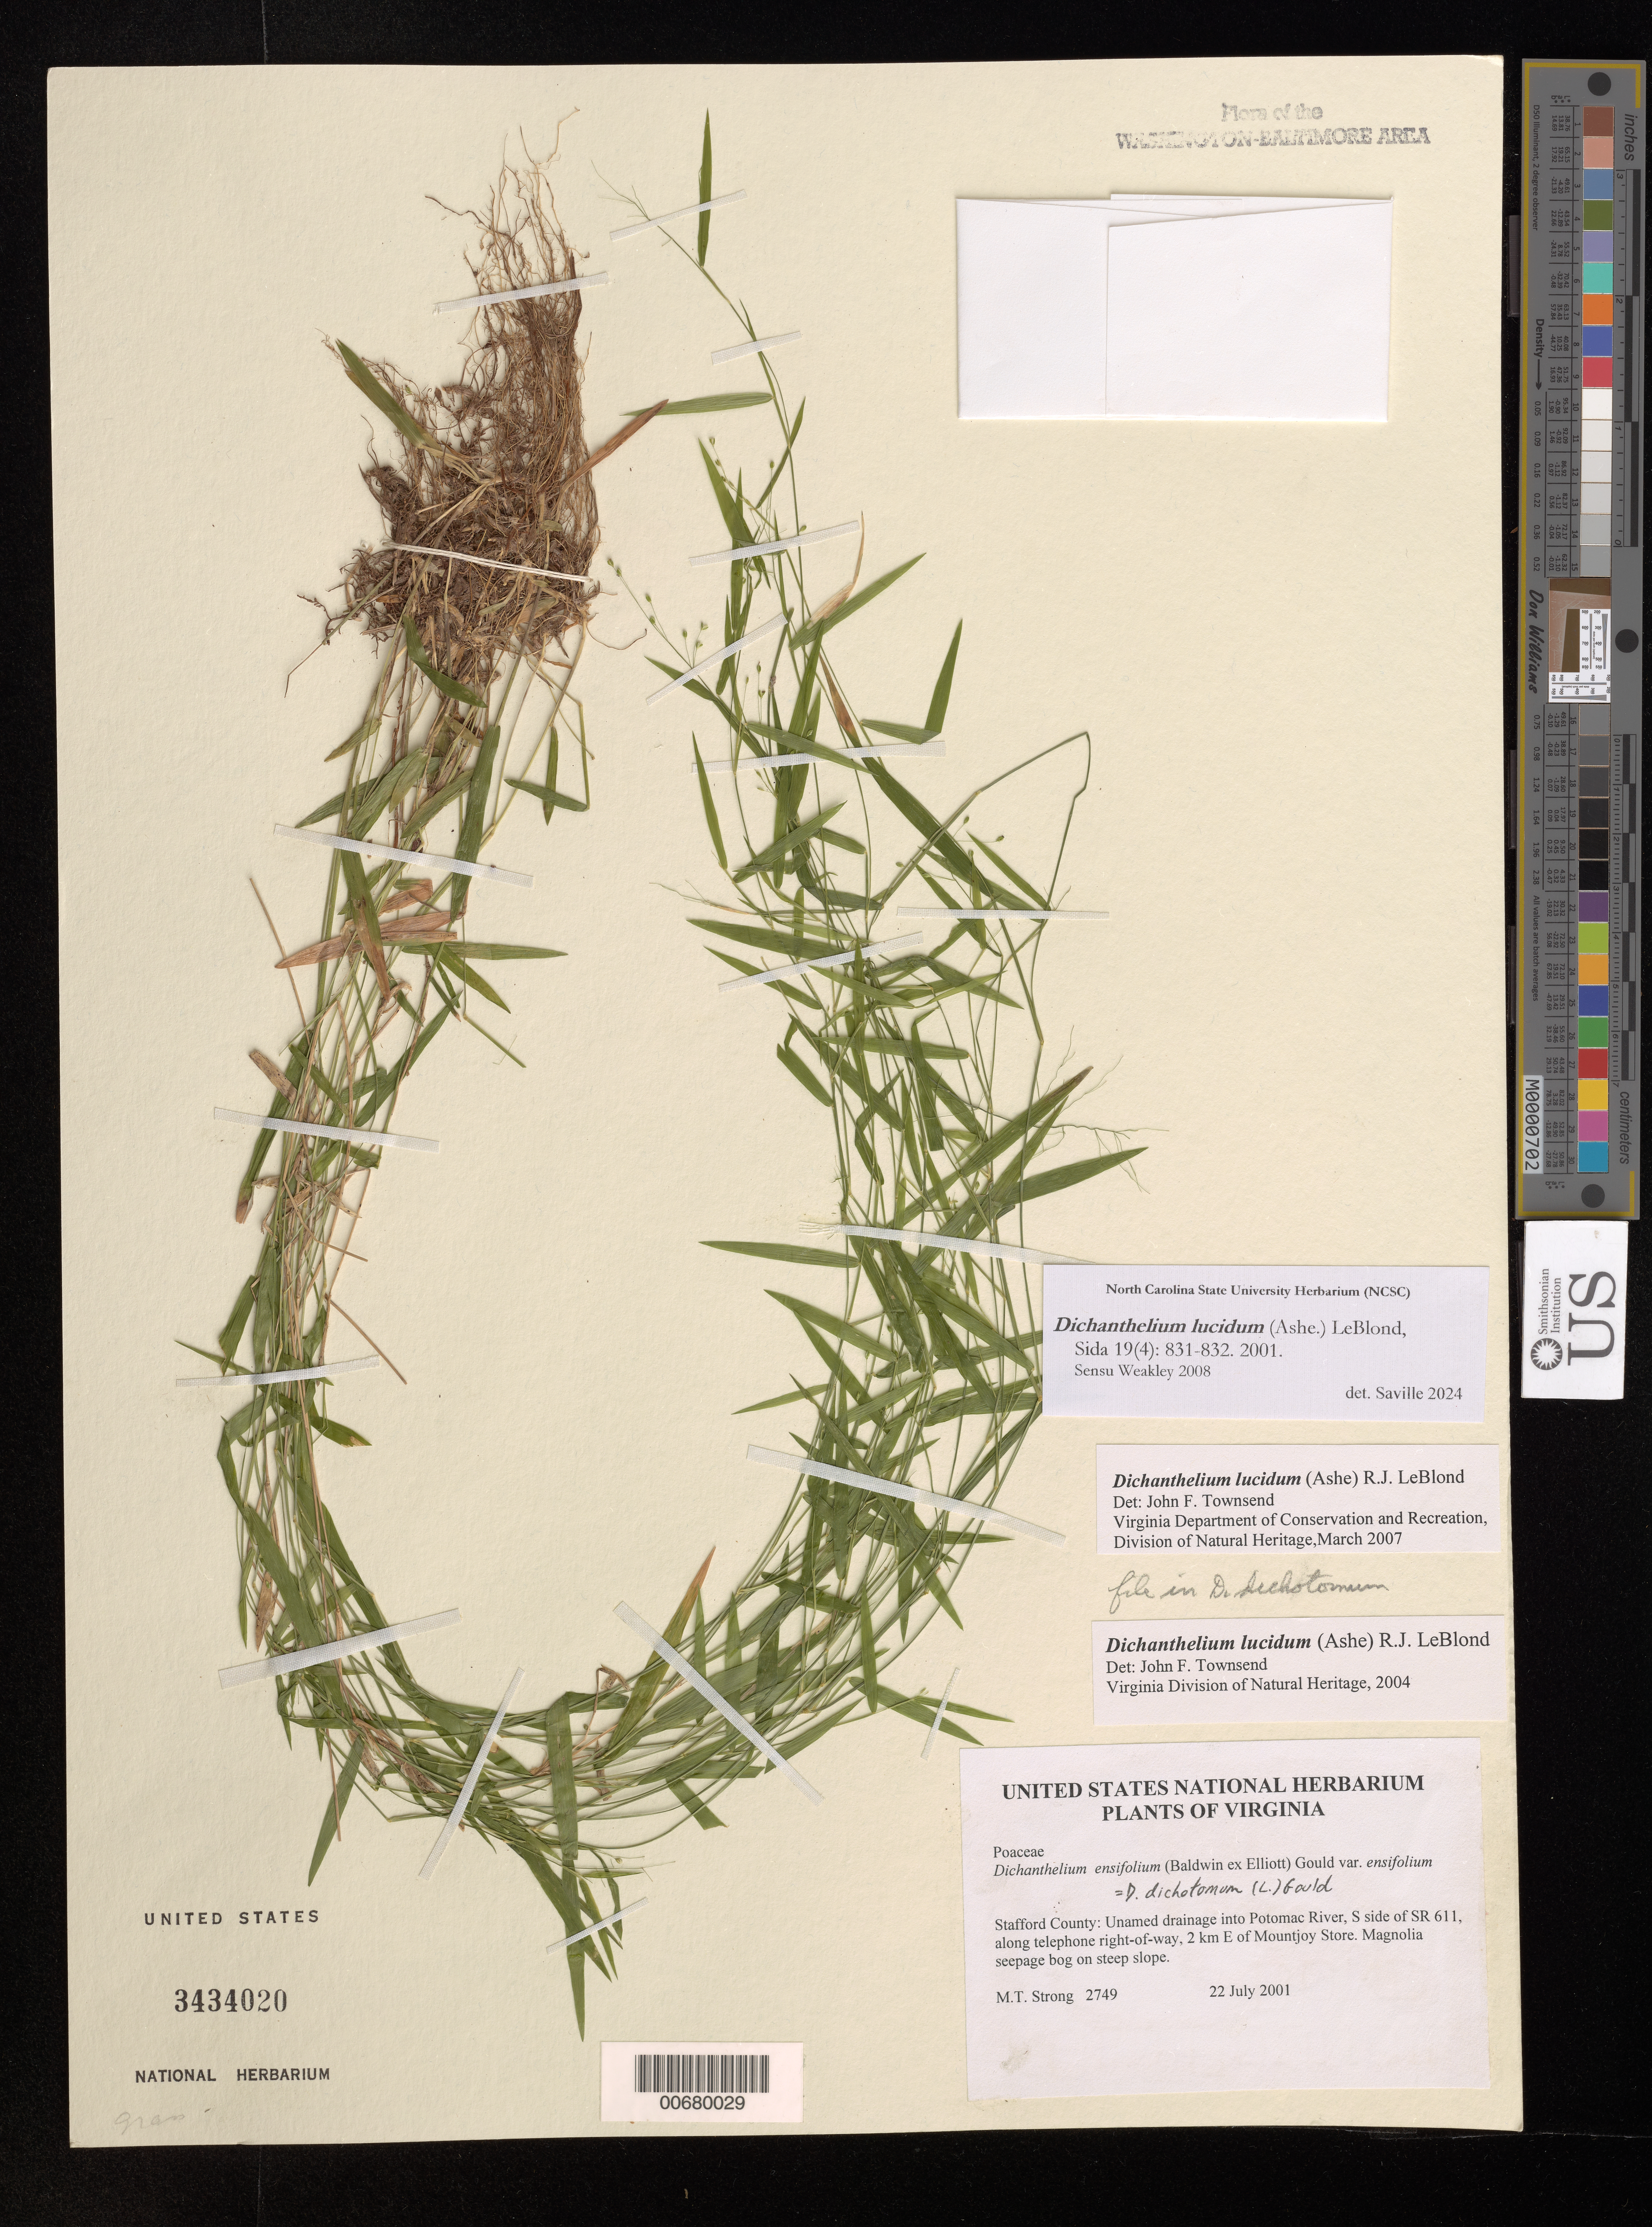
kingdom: Plantae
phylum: Tracheophyta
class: Liliopsida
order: Poales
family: Poaceae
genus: Dichanthelium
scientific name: Dichanthelium lucidum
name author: (Ashe) LeBlond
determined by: Saville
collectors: M. T. Strong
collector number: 2749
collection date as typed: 22 July 2001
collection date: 2001-07-22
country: United States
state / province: Virginia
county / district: Stafford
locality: S side of SR 611, along telephone right-of-way, in unnamed drainage into Potomac River, 2 km E of Mountjoy Store and ca. 1 km NW of Widewater.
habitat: Magnolia seepage bog on steep slope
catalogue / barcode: US 3434020